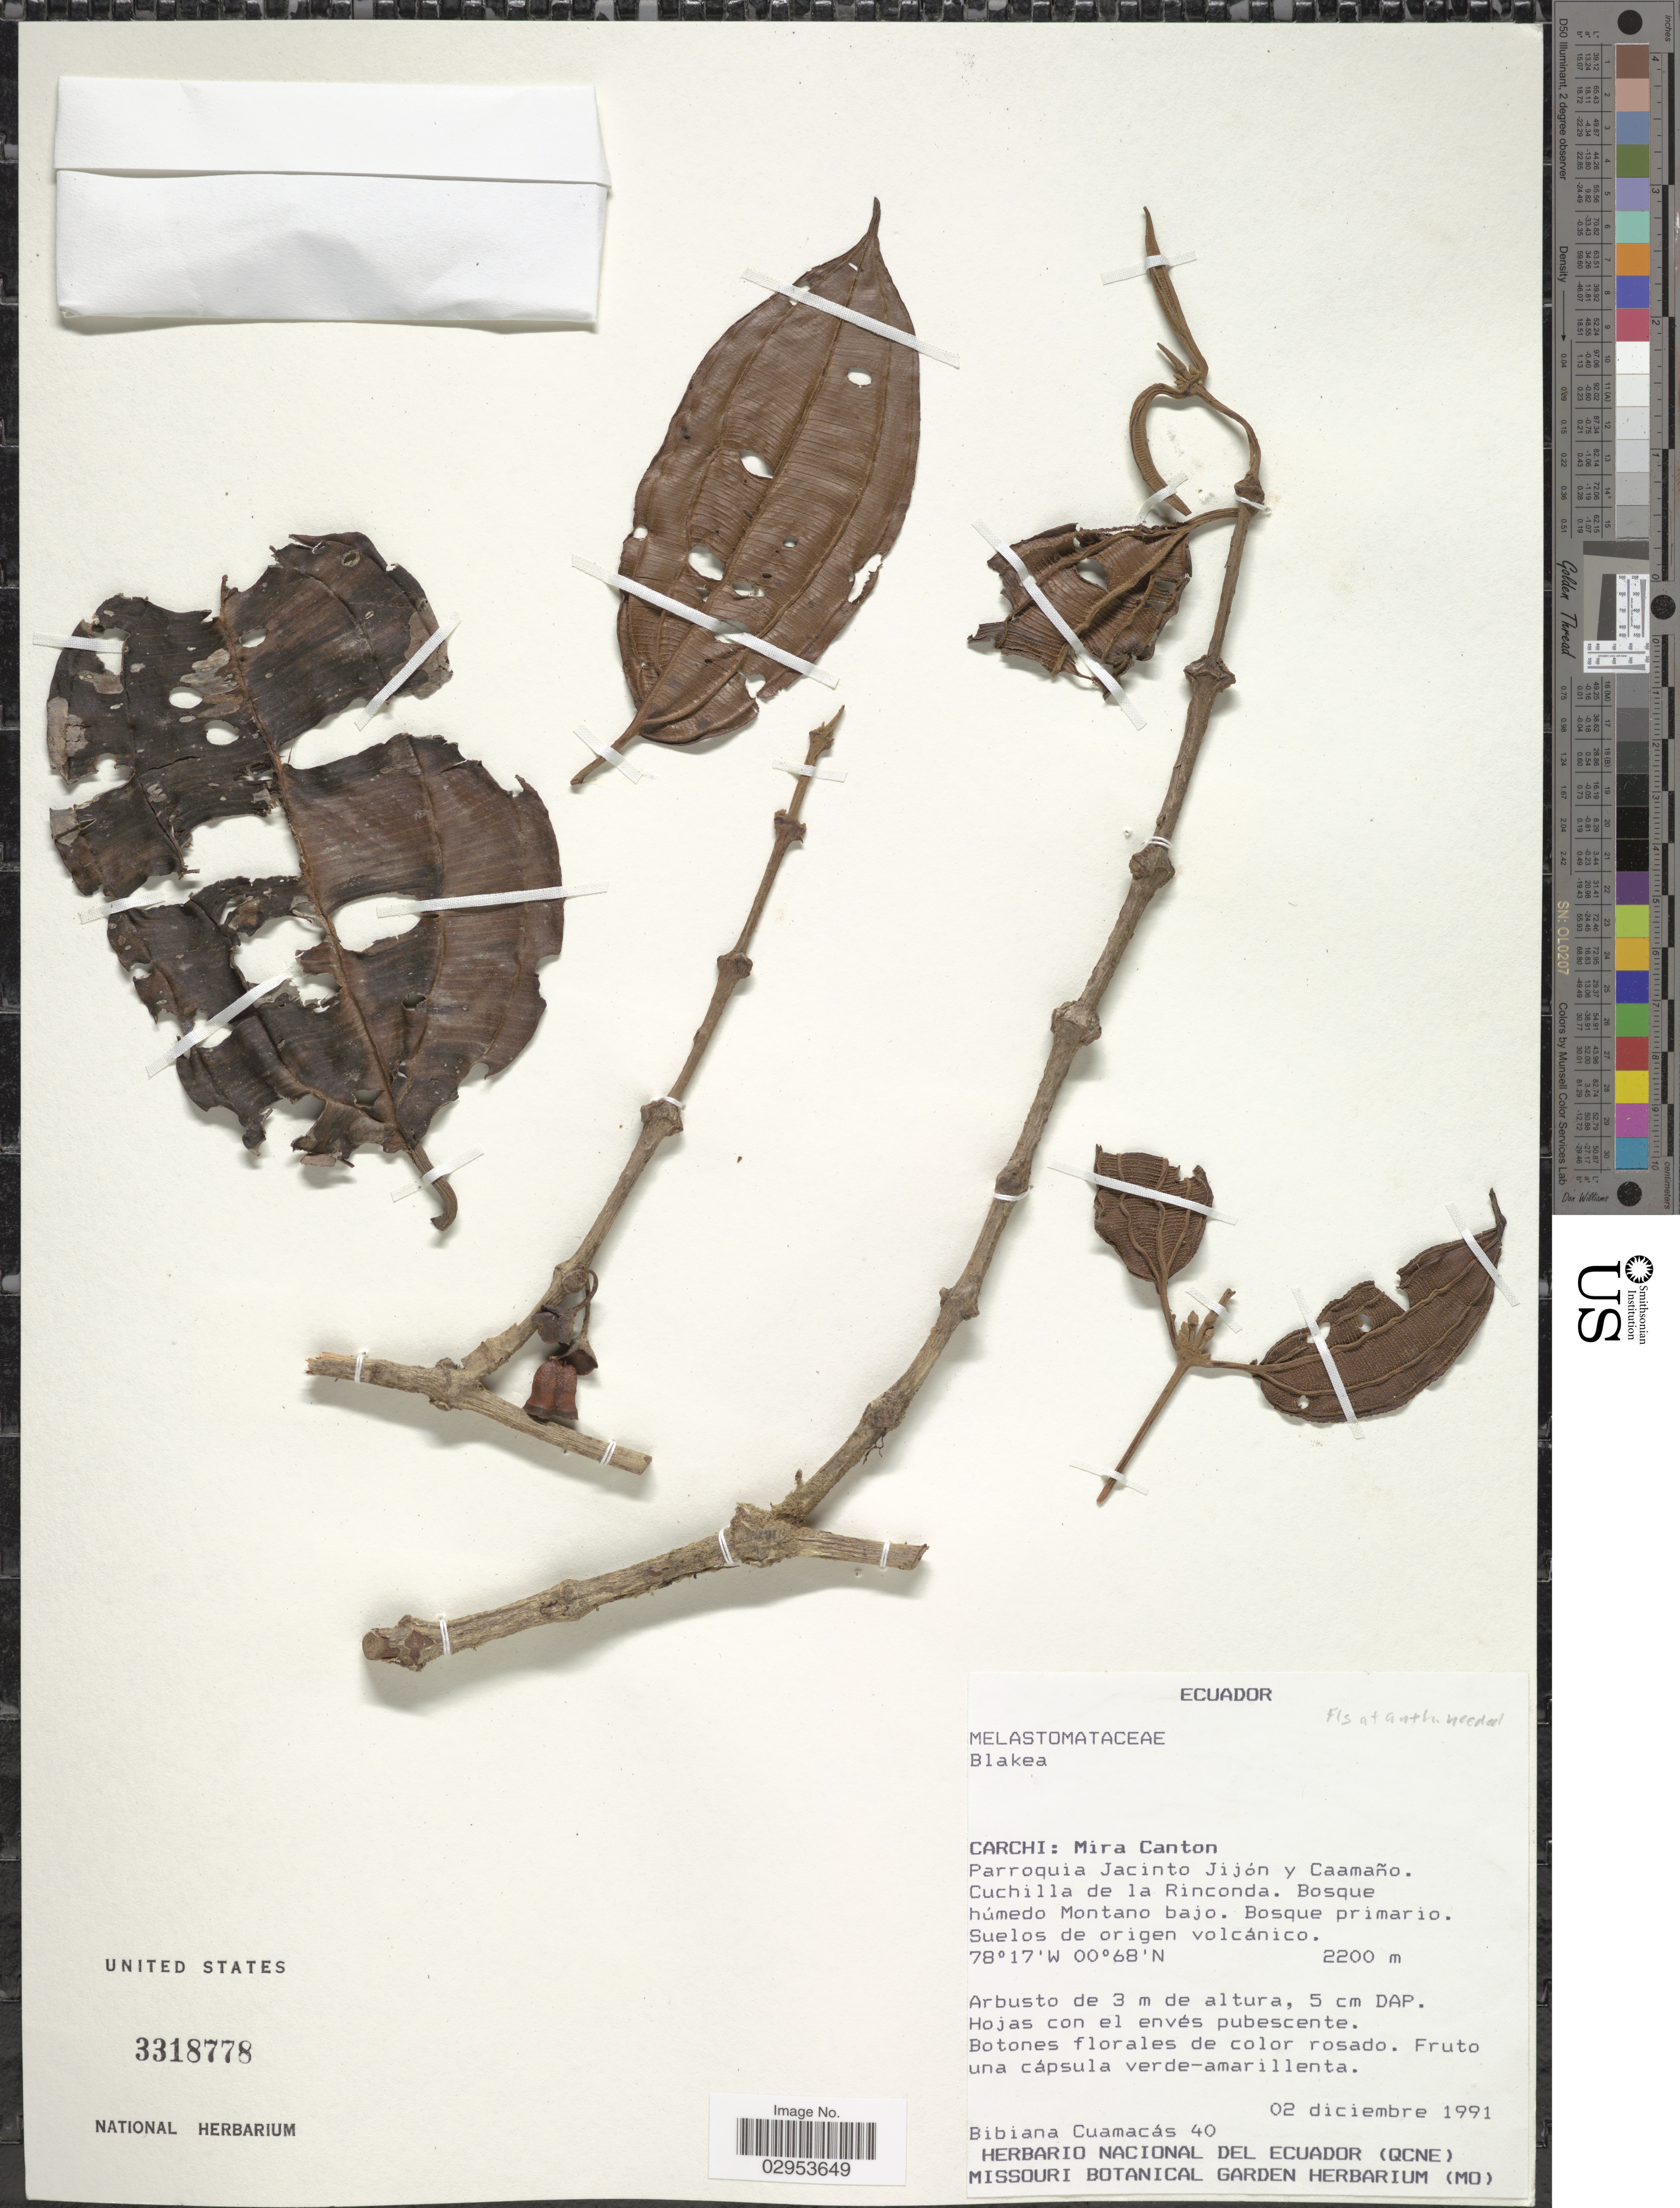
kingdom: Plantae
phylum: Tracheophyta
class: Magnoliopsida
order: Myrtales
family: Melastomataceae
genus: Blakea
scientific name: Blakea sp.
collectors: B. Cuamacas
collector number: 40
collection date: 1991-12-02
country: Ecuador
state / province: Carchi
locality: Mira Canton. Parroquia Jacinto Jijón y Caamaño. Cuchilla de la Rinconda.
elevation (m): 2200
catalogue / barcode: US 3318778